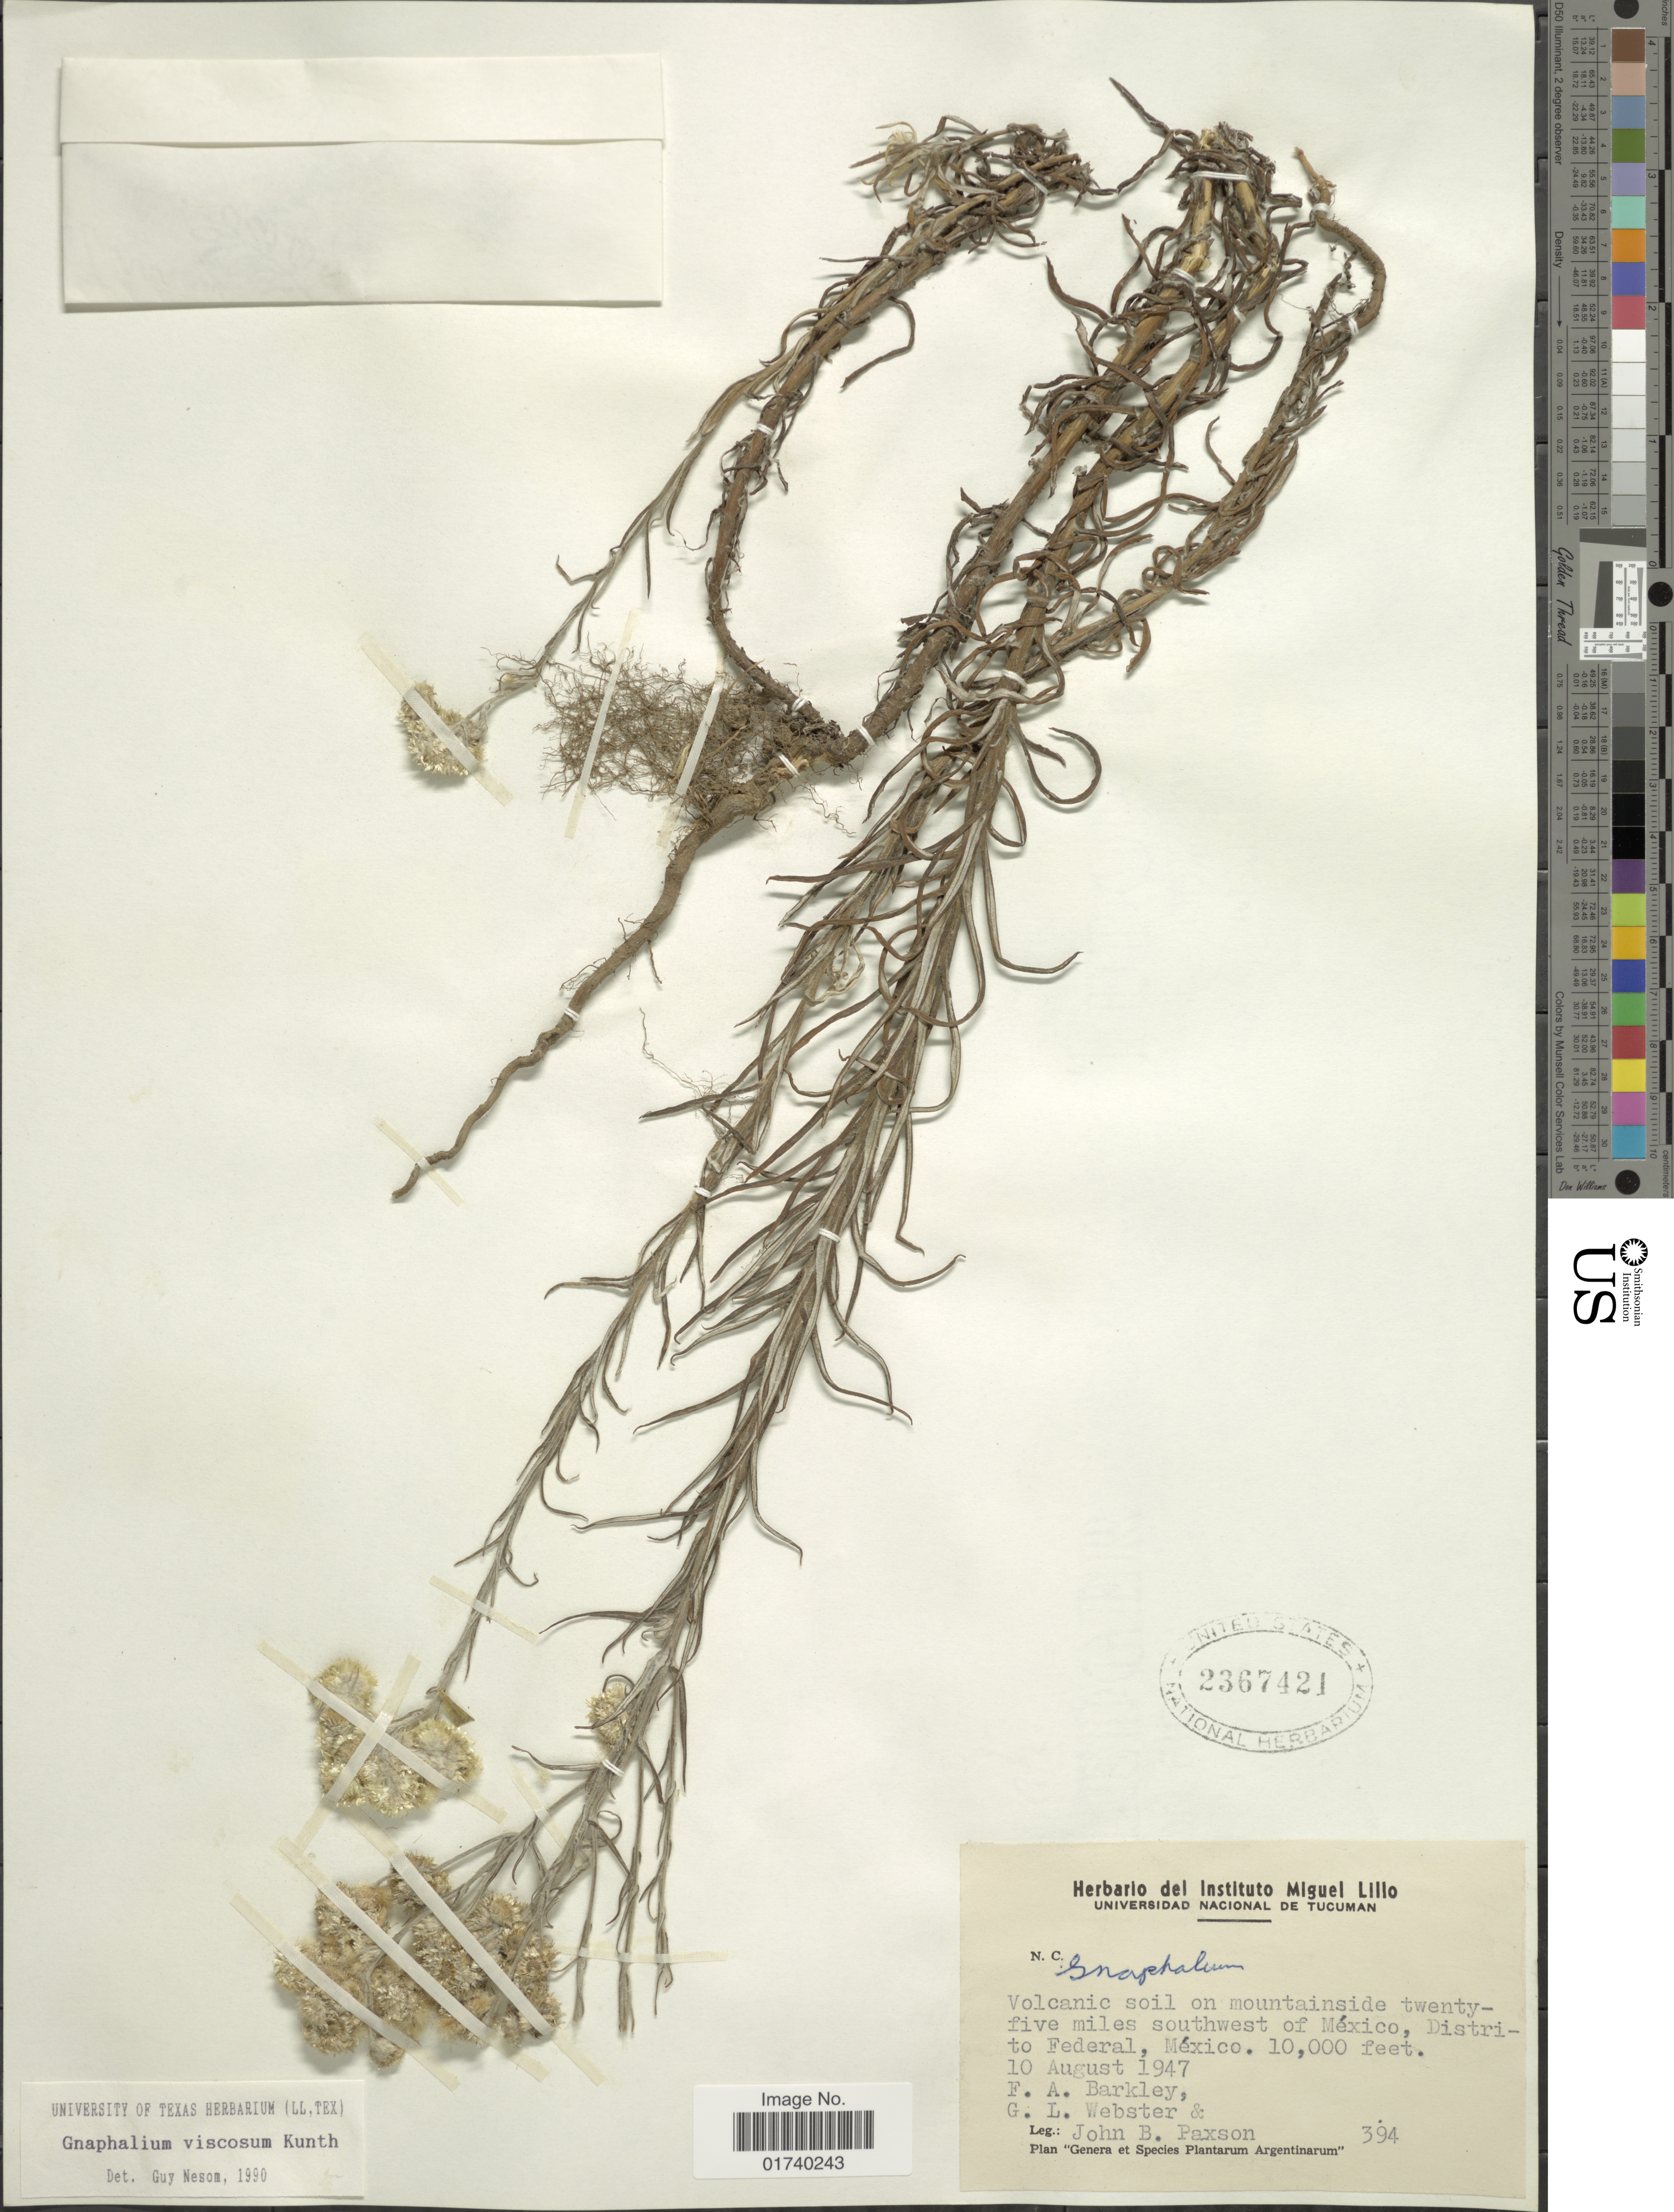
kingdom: Plantae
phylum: Tracheophyta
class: Magnoliopsida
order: Asterales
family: Asteraceae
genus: Pseudognaphalium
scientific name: Pseudognaphalium viscosum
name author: (Kunth) Anderb.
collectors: F. A. Barkley, G. L. Webster & J. B. Paxson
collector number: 394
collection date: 1947-08-10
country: Mexico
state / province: Distrito Federal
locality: Volcanic soil on mountainside twentyfive miles southwest of Mexico.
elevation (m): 3048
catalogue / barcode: US 2367421